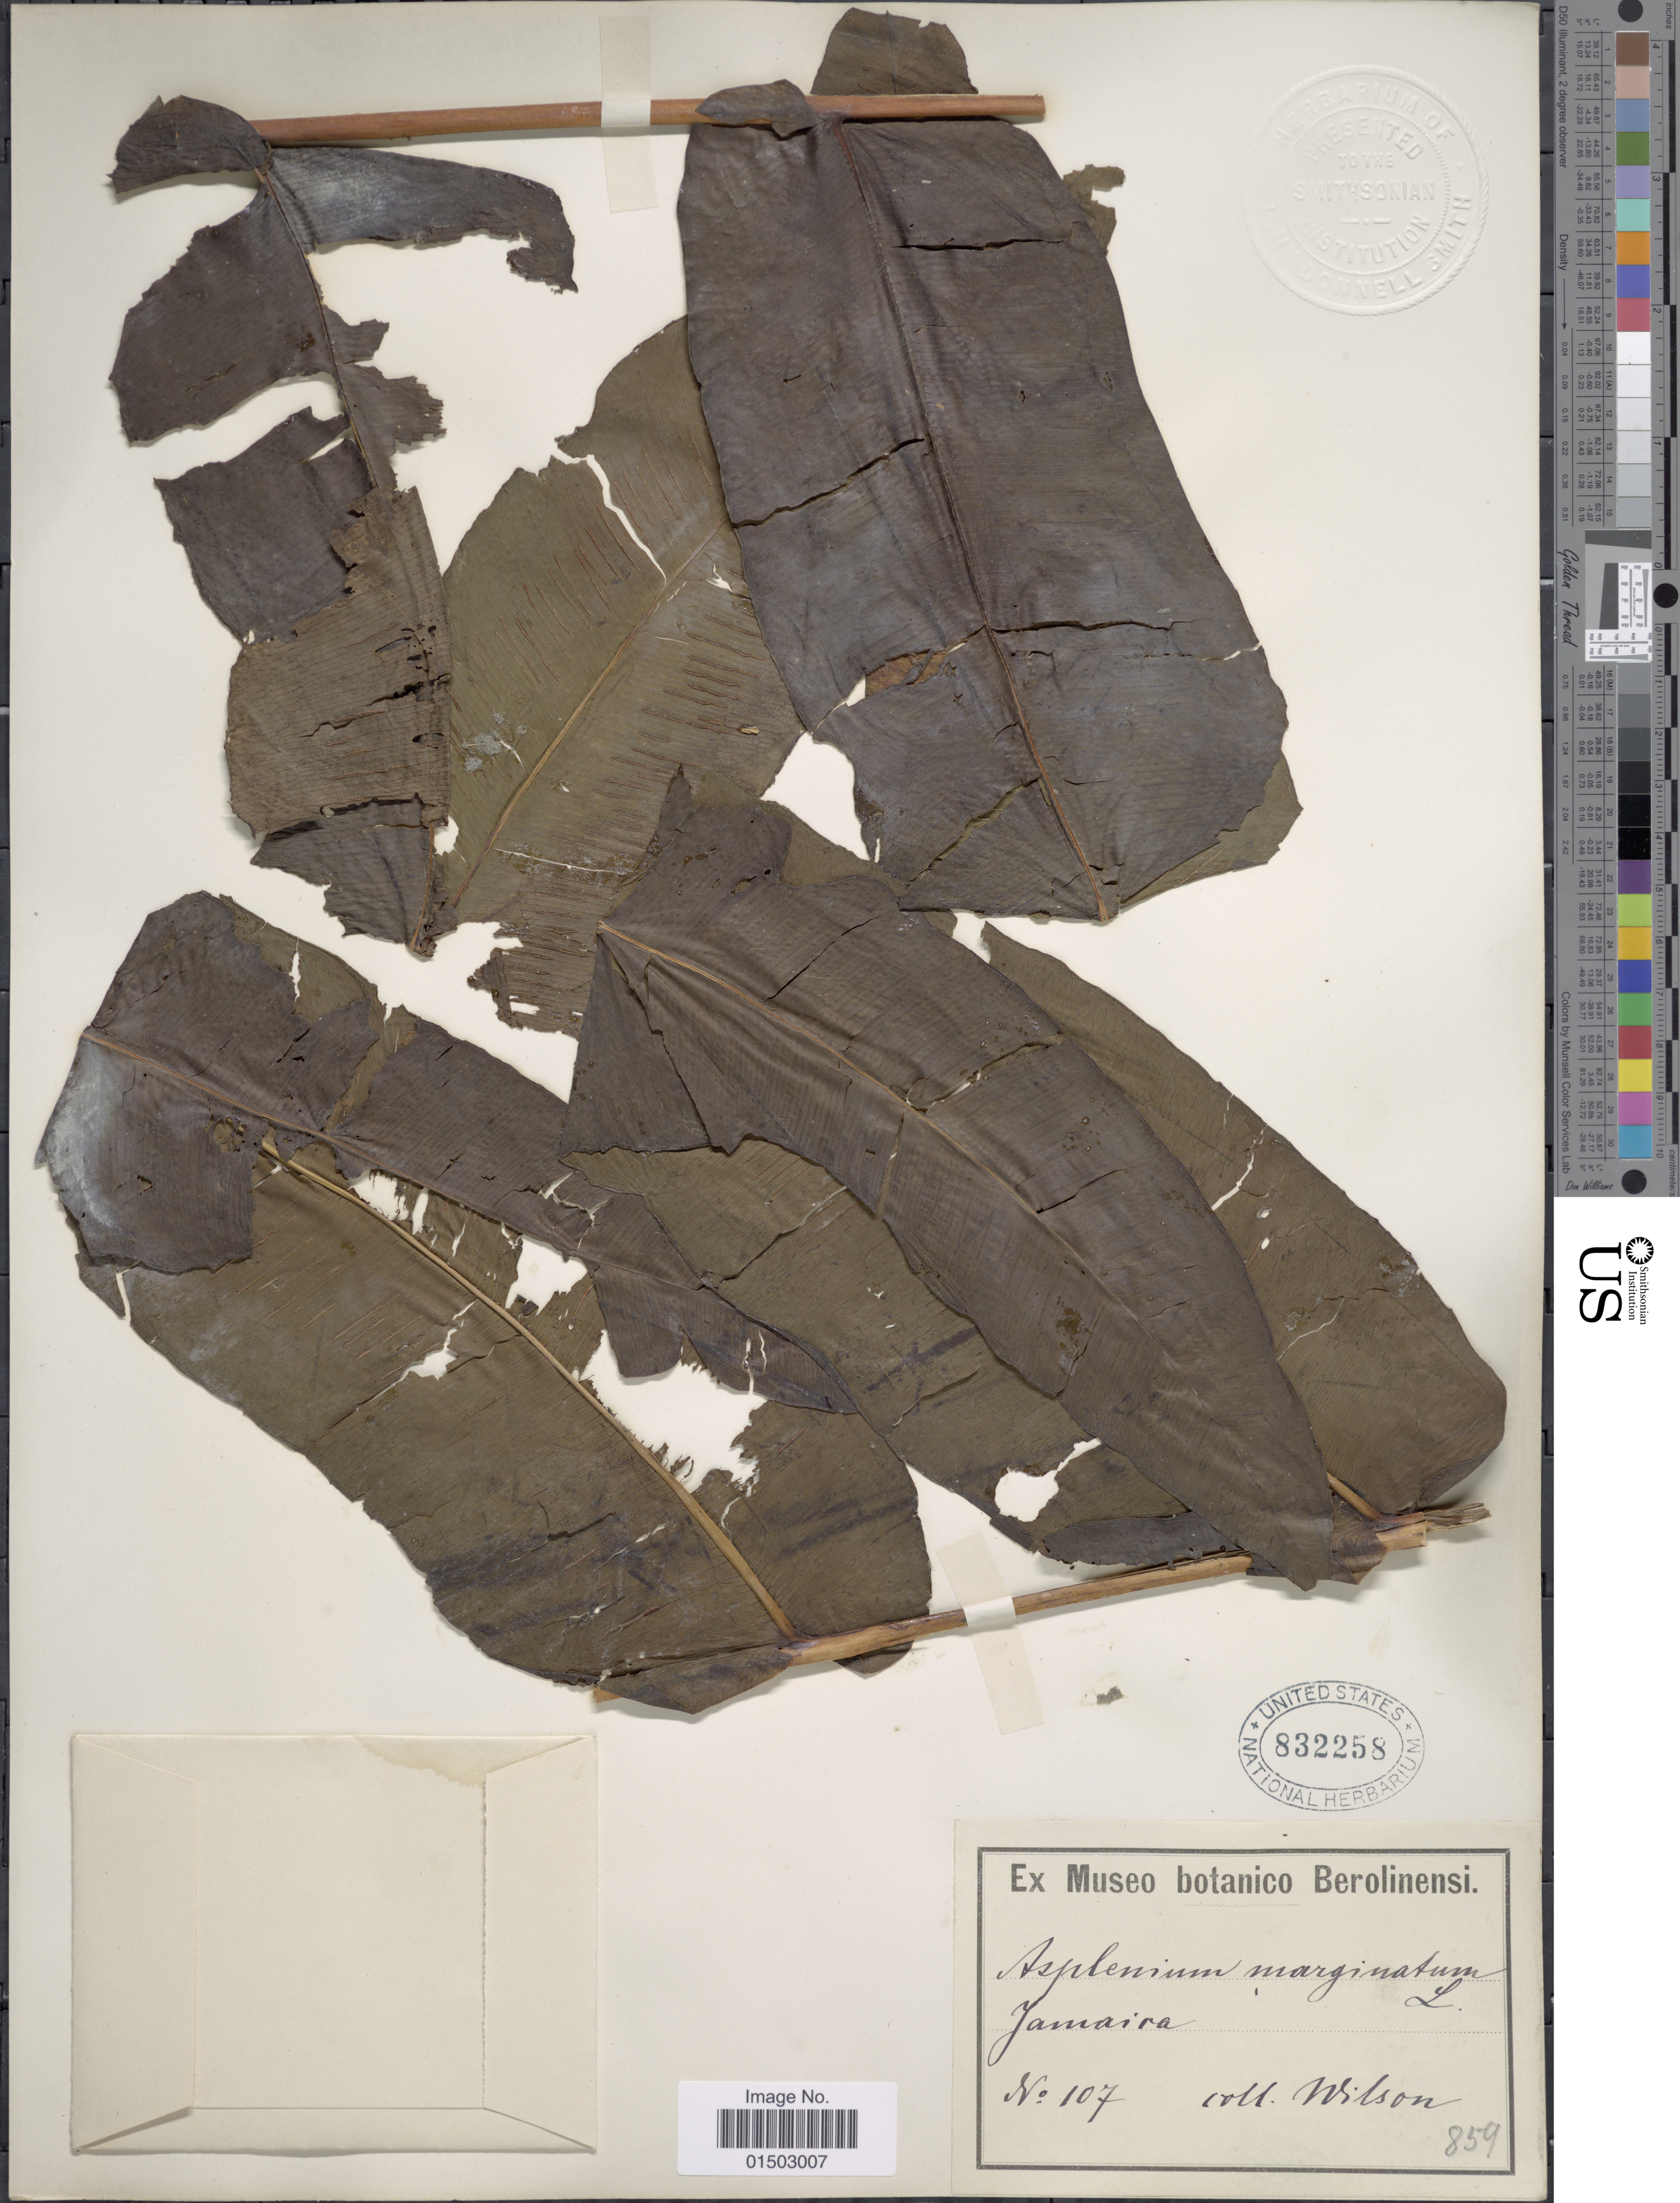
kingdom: Plantae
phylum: Tracheophyta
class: Polypodiopsida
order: Polypodiales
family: Hemidictyaceae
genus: Hemidictyum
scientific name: Hemidictyum marginatum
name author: (L.) C. Presl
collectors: -- Wilson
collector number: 107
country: Jamaica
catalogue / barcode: US 832258